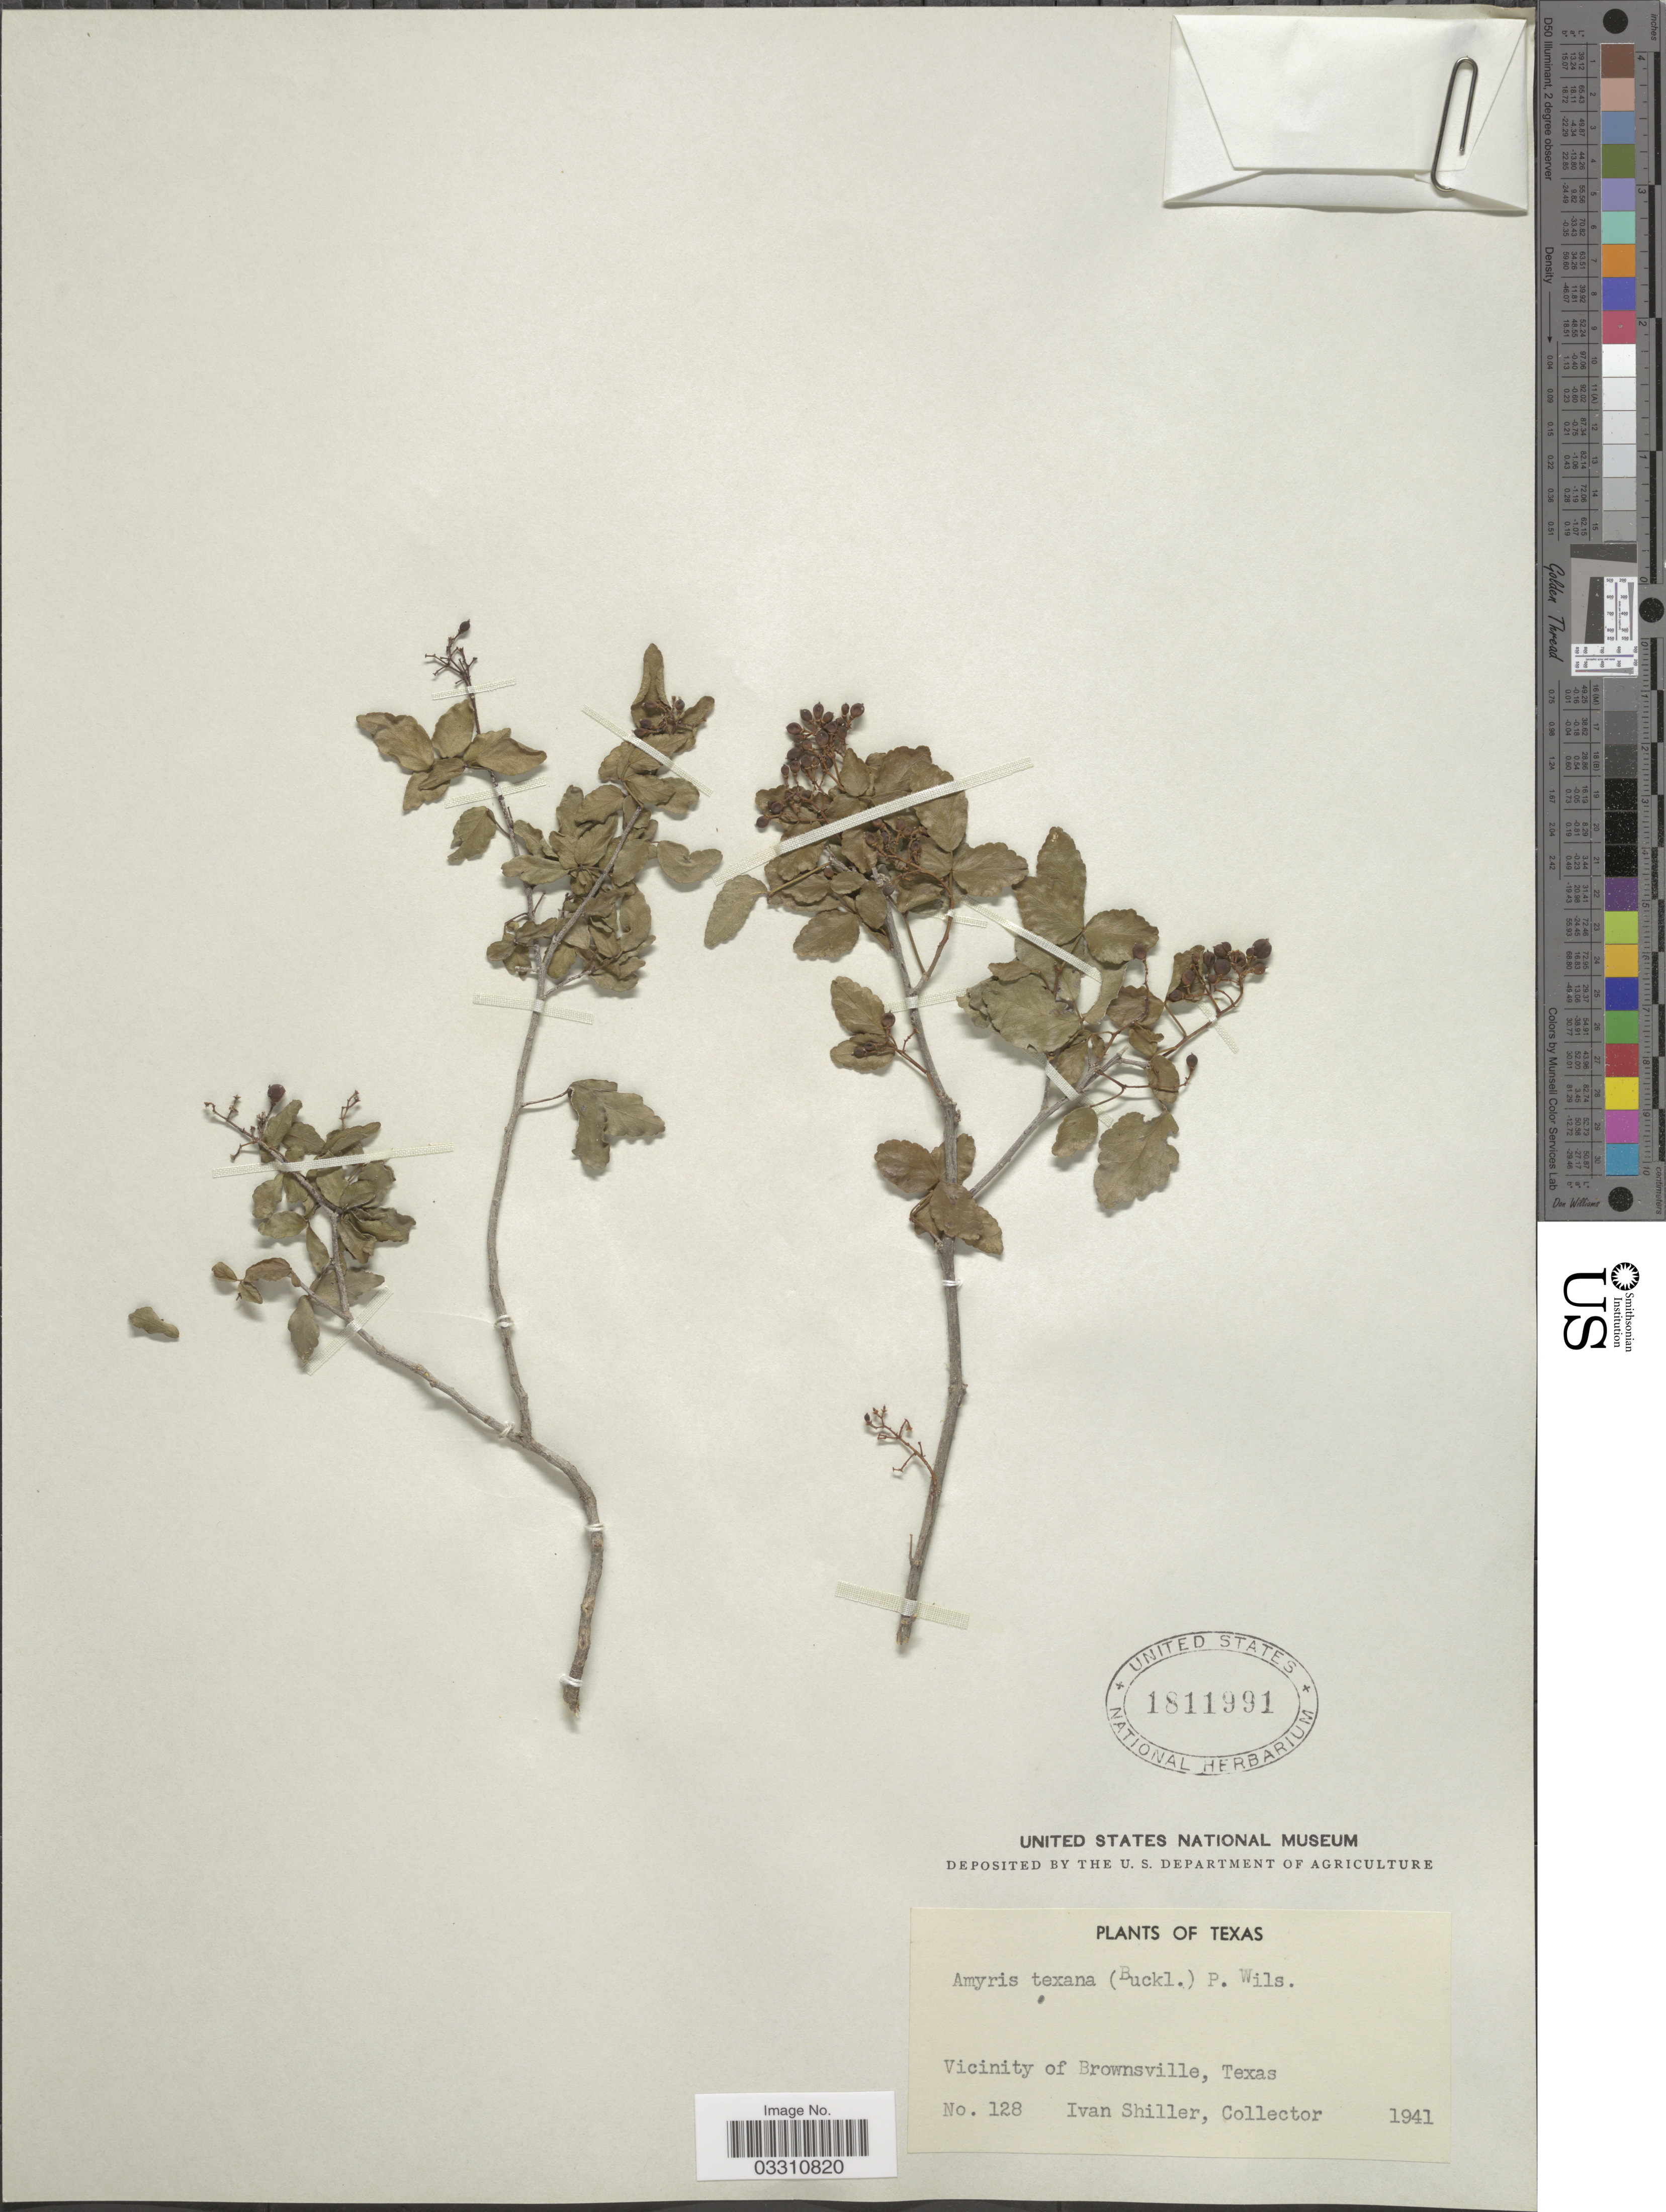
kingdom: Plantae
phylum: Tracheophyta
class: Magnoliopsida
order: Sapindales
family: Rutaceae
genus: Amyris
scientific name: Amyris texana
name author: (Buckley) P. Wilson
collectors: I. Shiller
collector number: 128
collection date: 1941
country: United States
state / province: Texas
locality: Vicinity of Brownsville.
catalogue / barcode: US 1811991